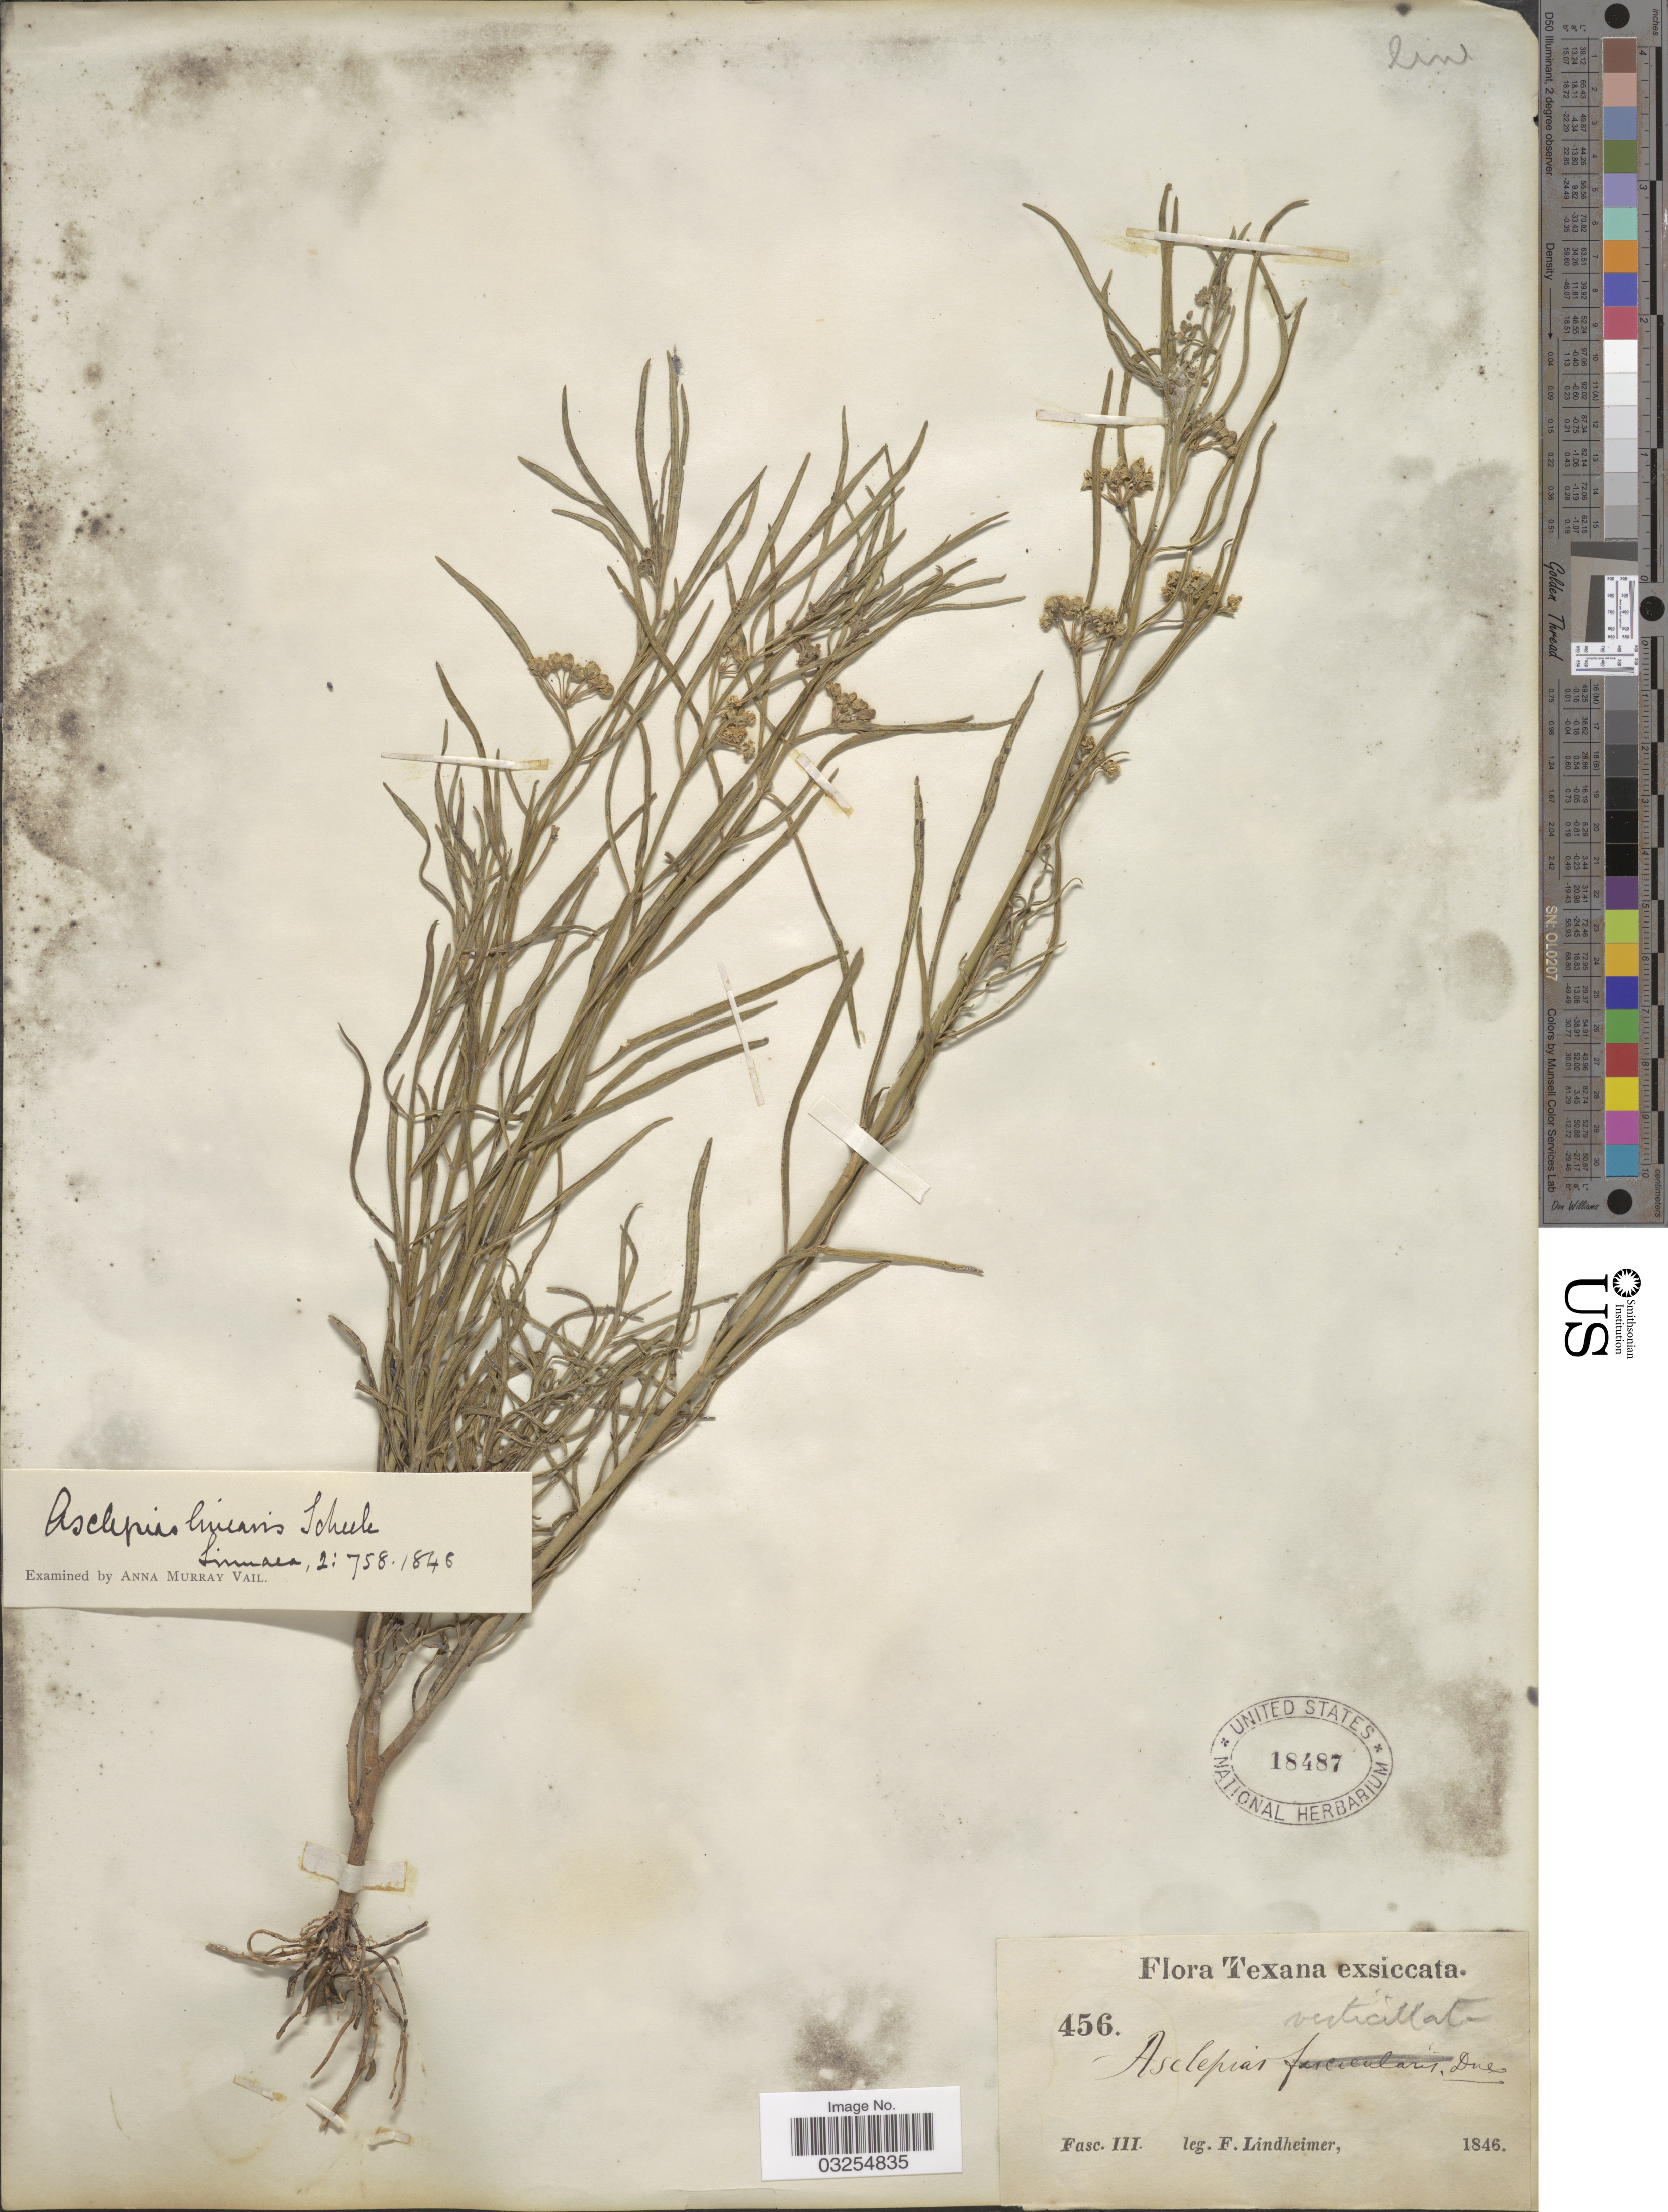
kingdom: Plantae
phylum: Tracheophyta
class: Magnoliopsida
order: Gentianales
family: Apocynaceae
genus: Asclepias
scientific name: Asclepias linearis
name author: Scheele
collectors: F. Lindheimer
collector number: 456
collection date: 1846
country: United States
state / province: Texas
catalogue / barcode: US 18487